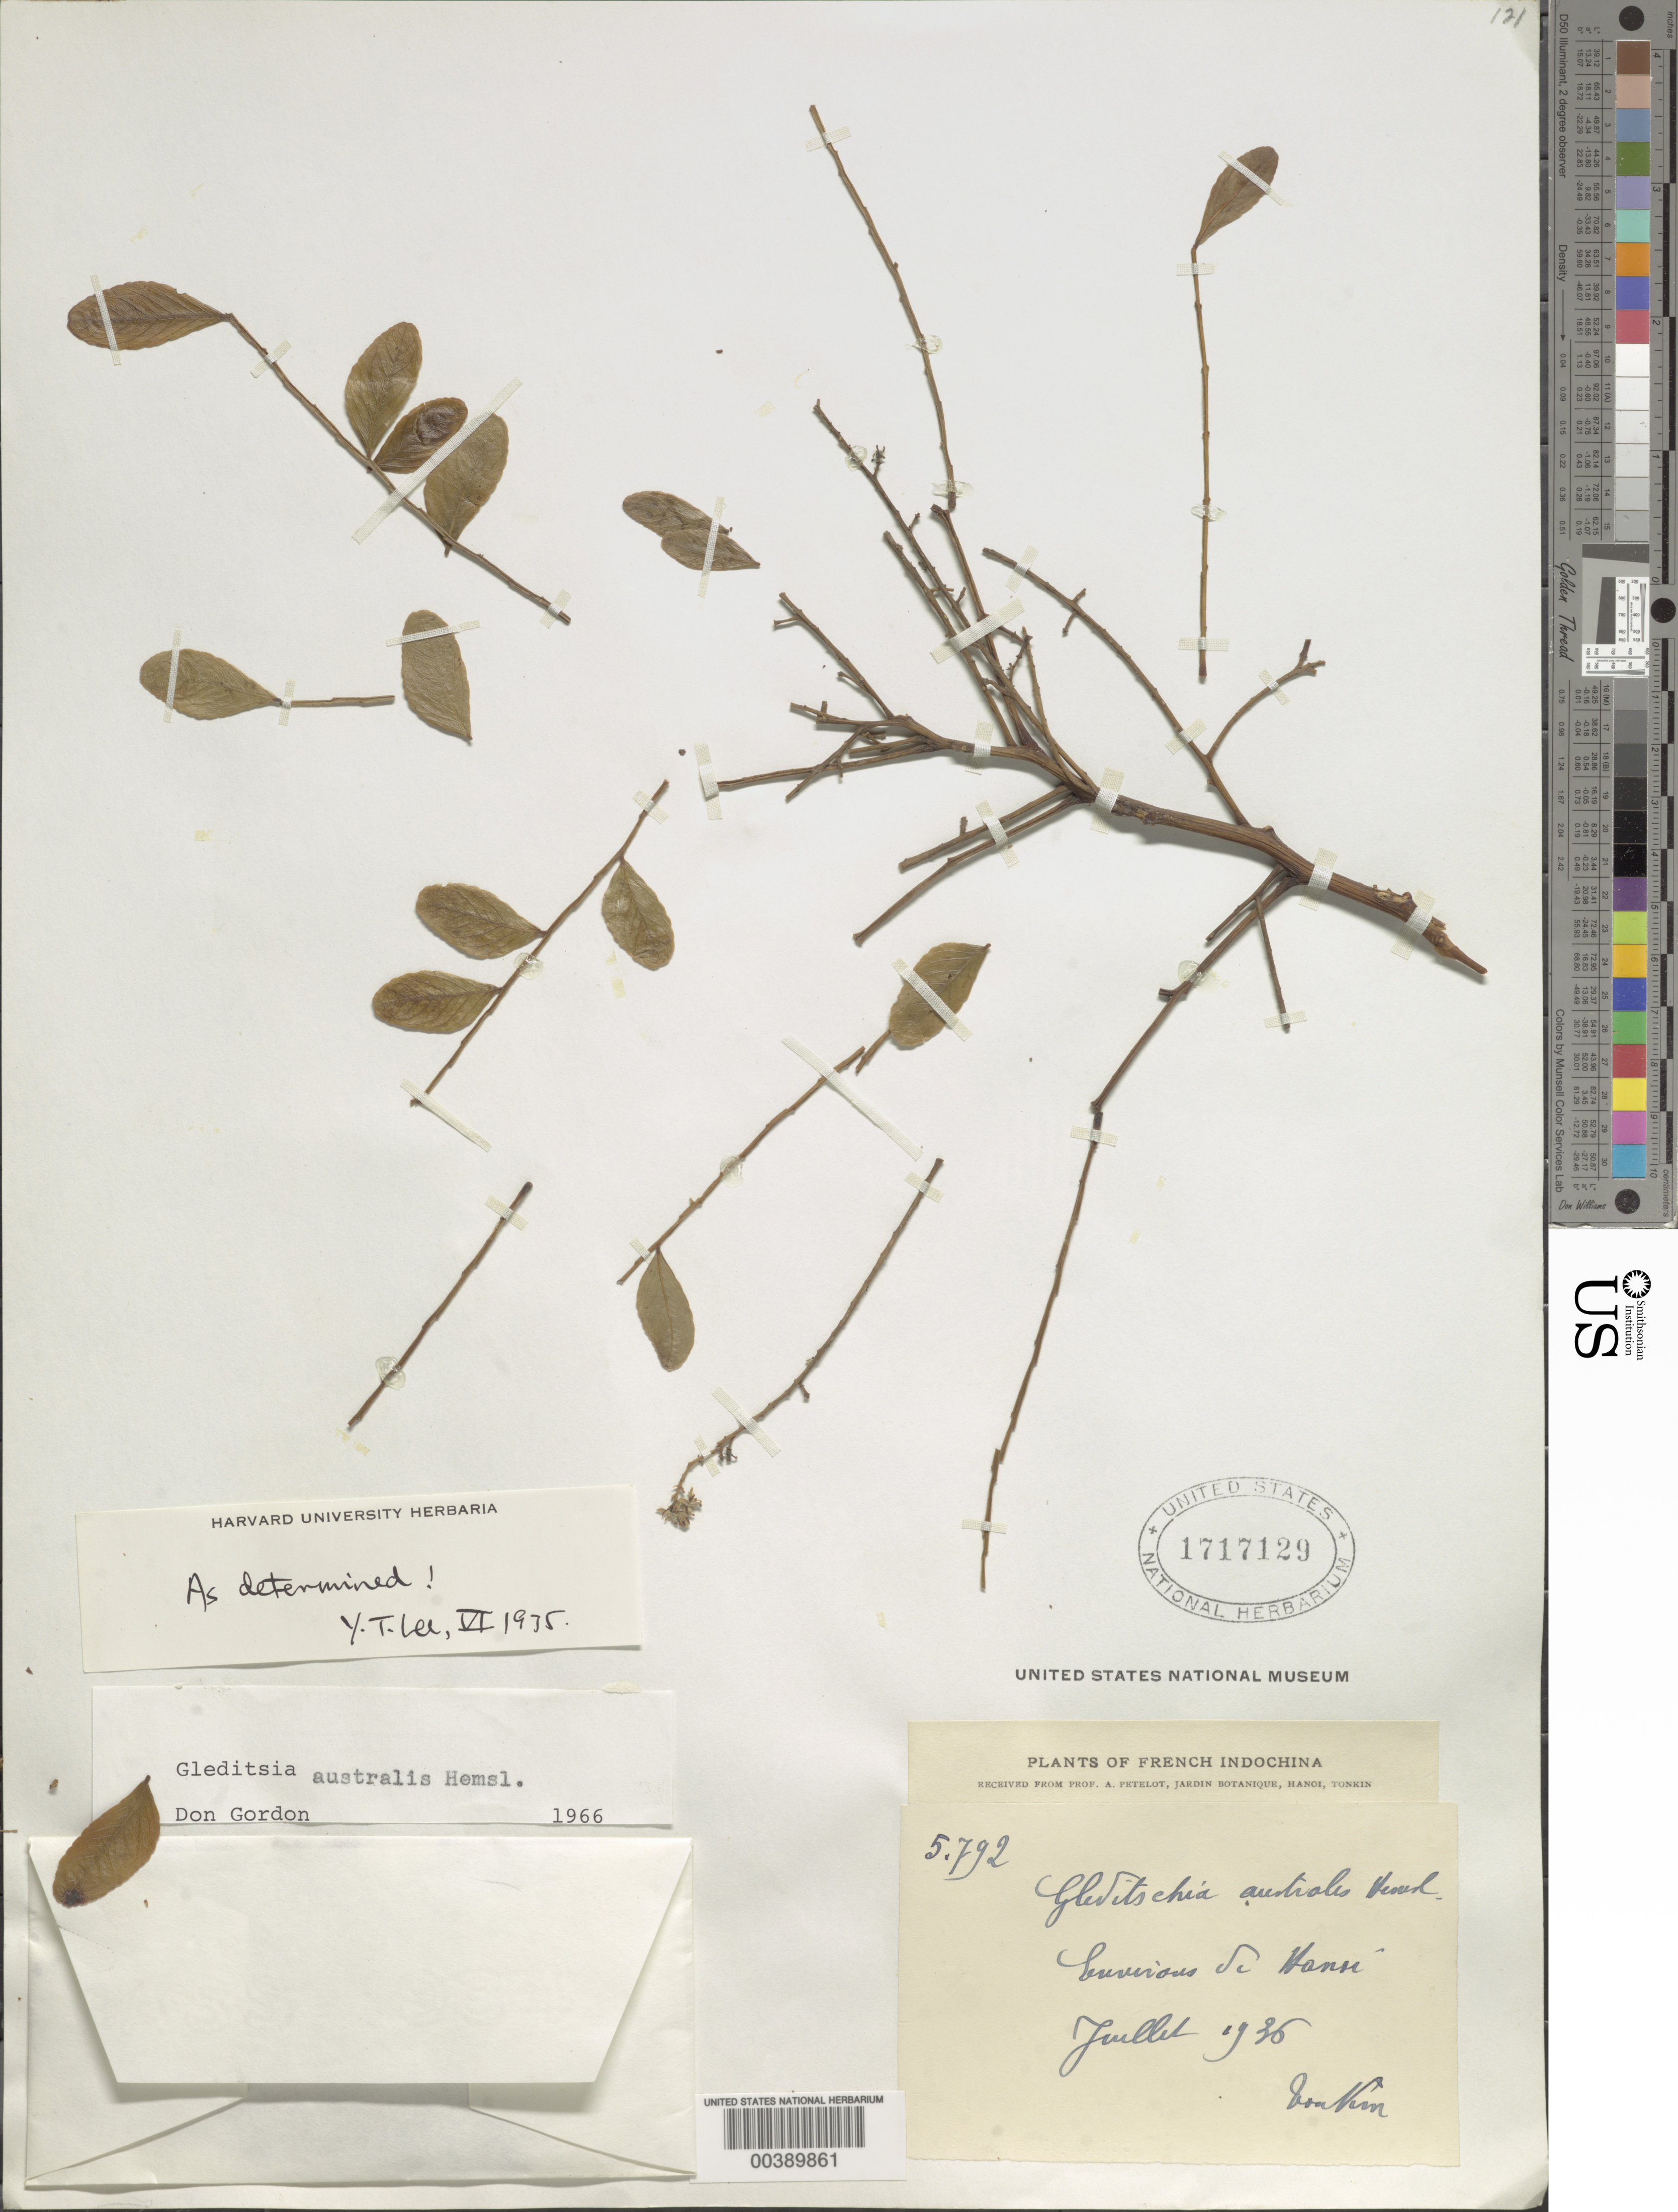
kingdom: Plantae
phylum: Tracheophyta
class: Magnoliopsida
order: Fabales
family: Fabaceae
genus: Gleditsia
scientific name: Gleditsia australis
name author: Hemsl.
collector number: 5792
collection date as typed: Jul 1936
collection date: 1936-07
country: Vietnam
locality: Environs de hanoi; tonkin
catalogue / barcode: US 1717129